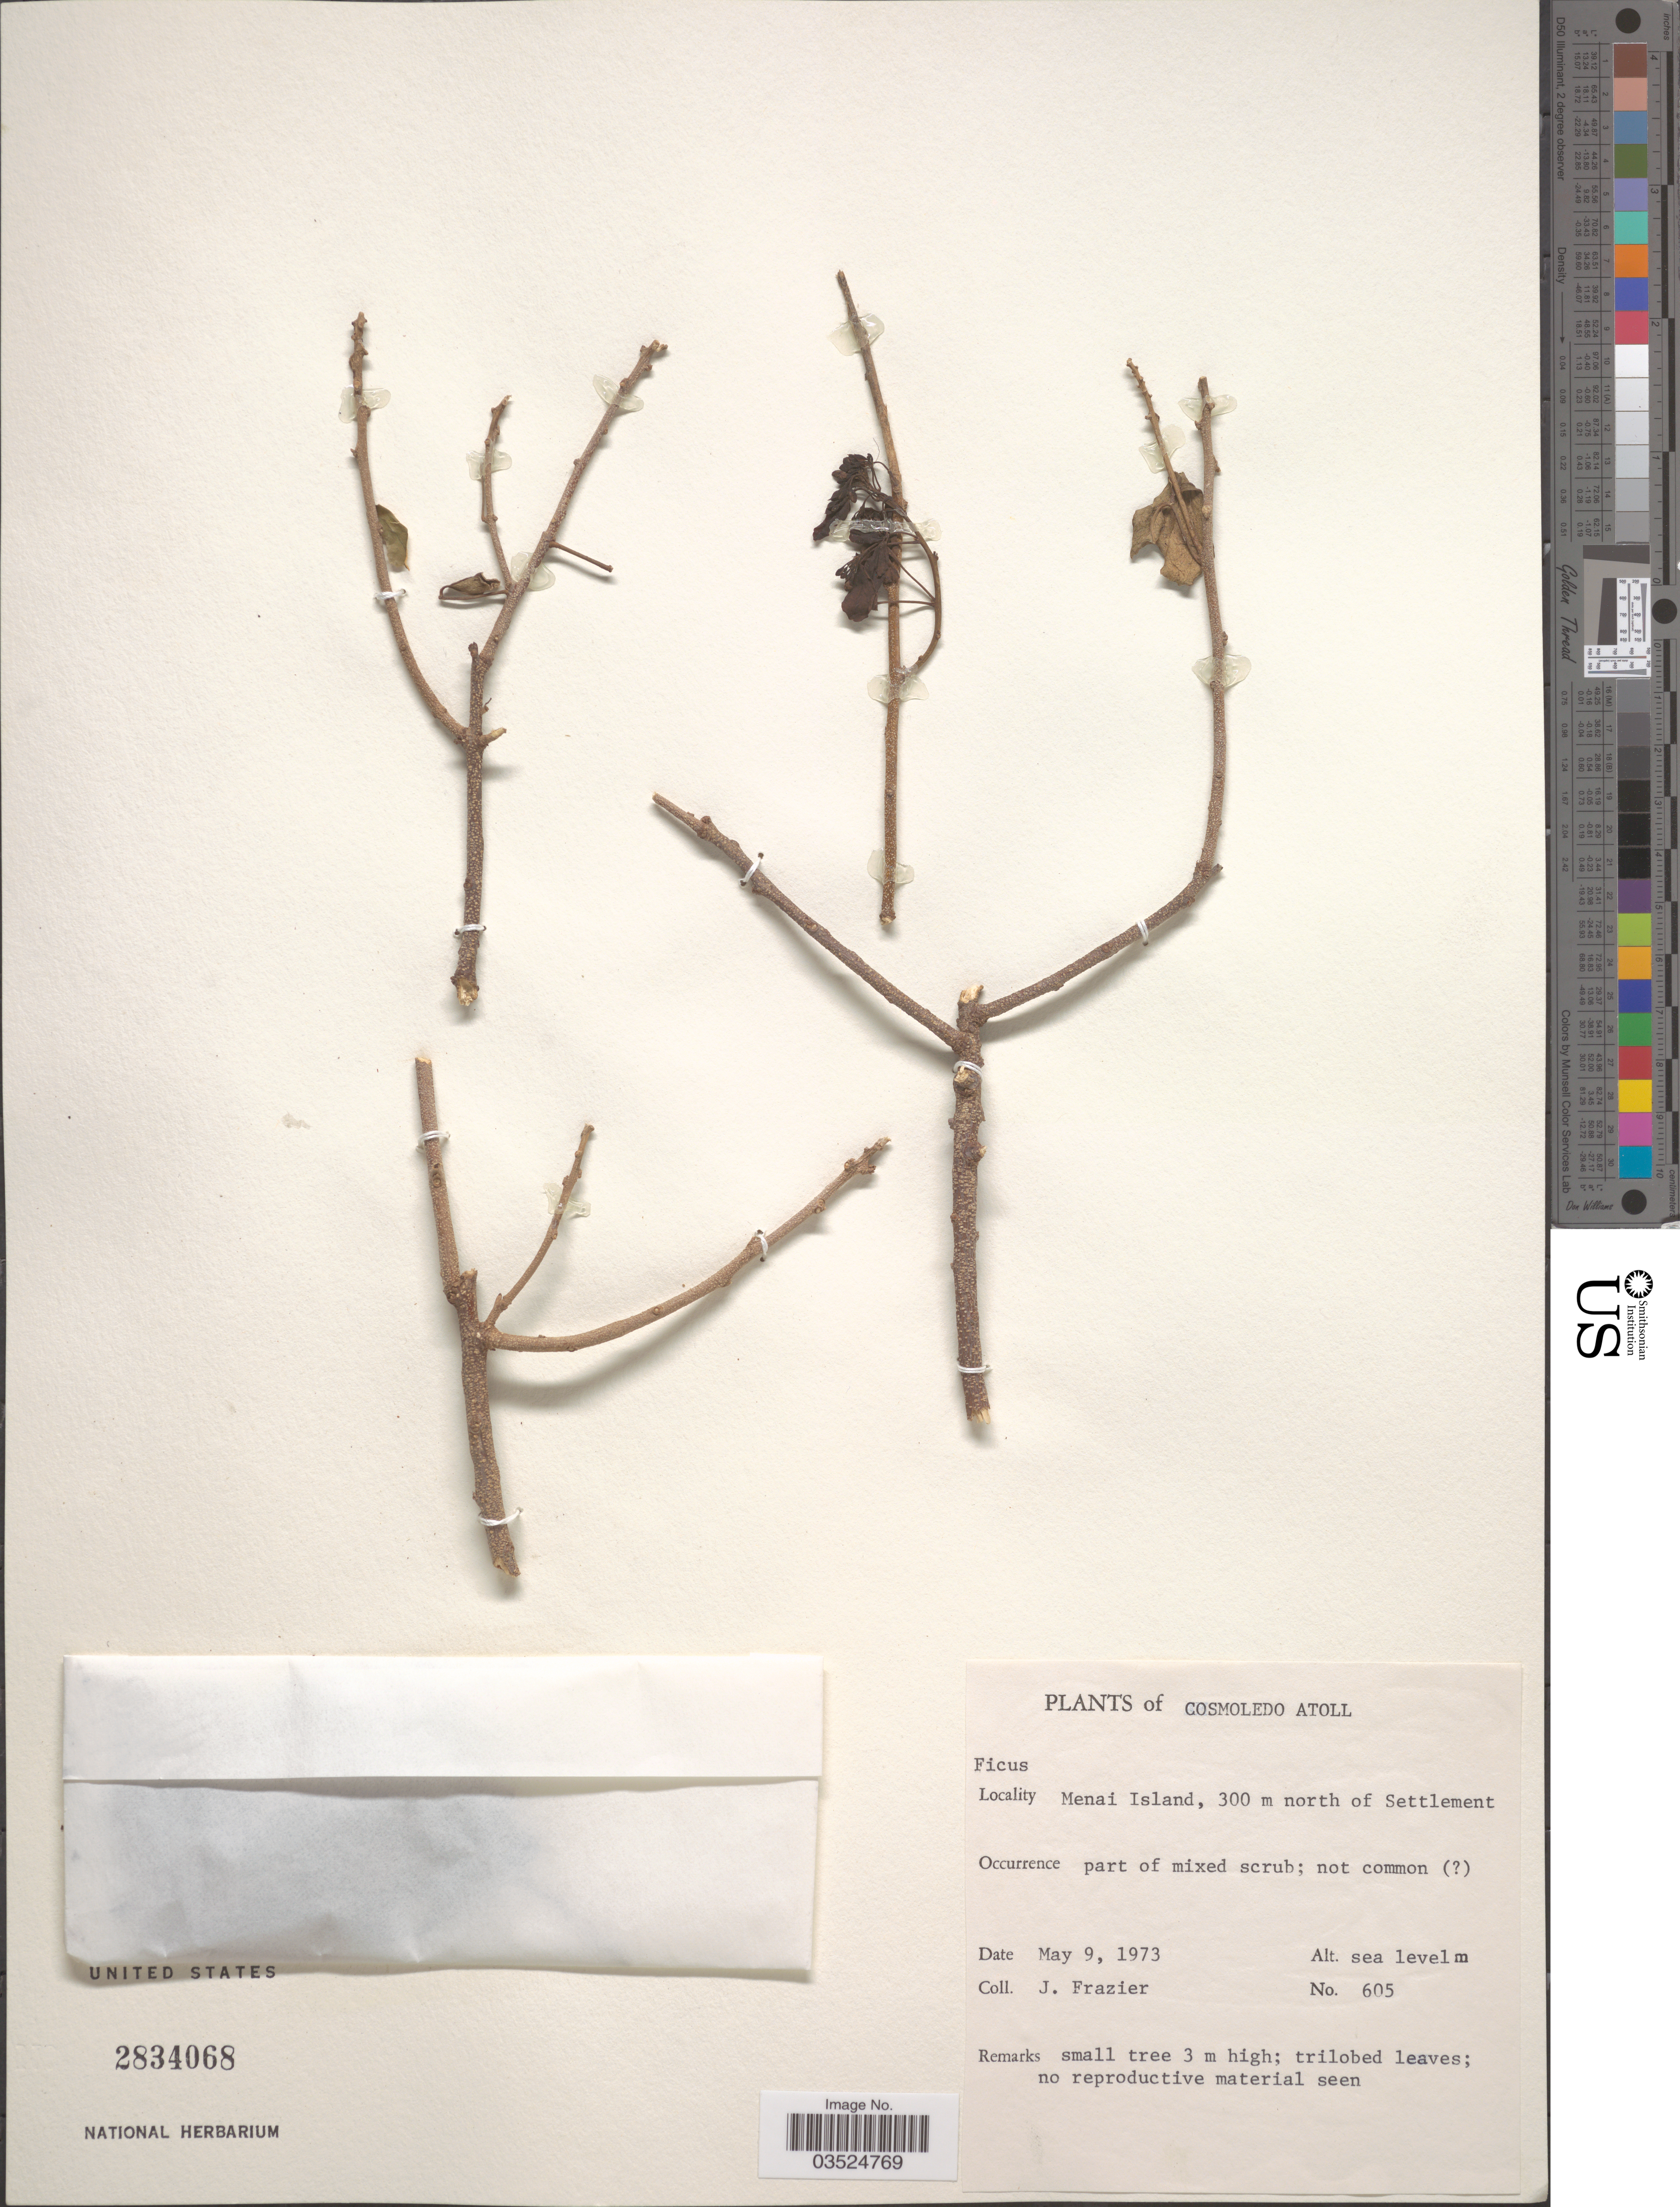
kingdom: Plantae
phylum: Tracheophyta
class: Magnoliopsida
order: Rosales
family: Moraceae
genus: Ficus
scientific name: Ficus sp.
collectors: J. Frazier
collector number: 605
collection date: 1973-05-09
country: Seychelles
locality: Cosmoledo Atoll. Menai Island, 300 m north of Settlement.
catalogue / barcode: US 2834068